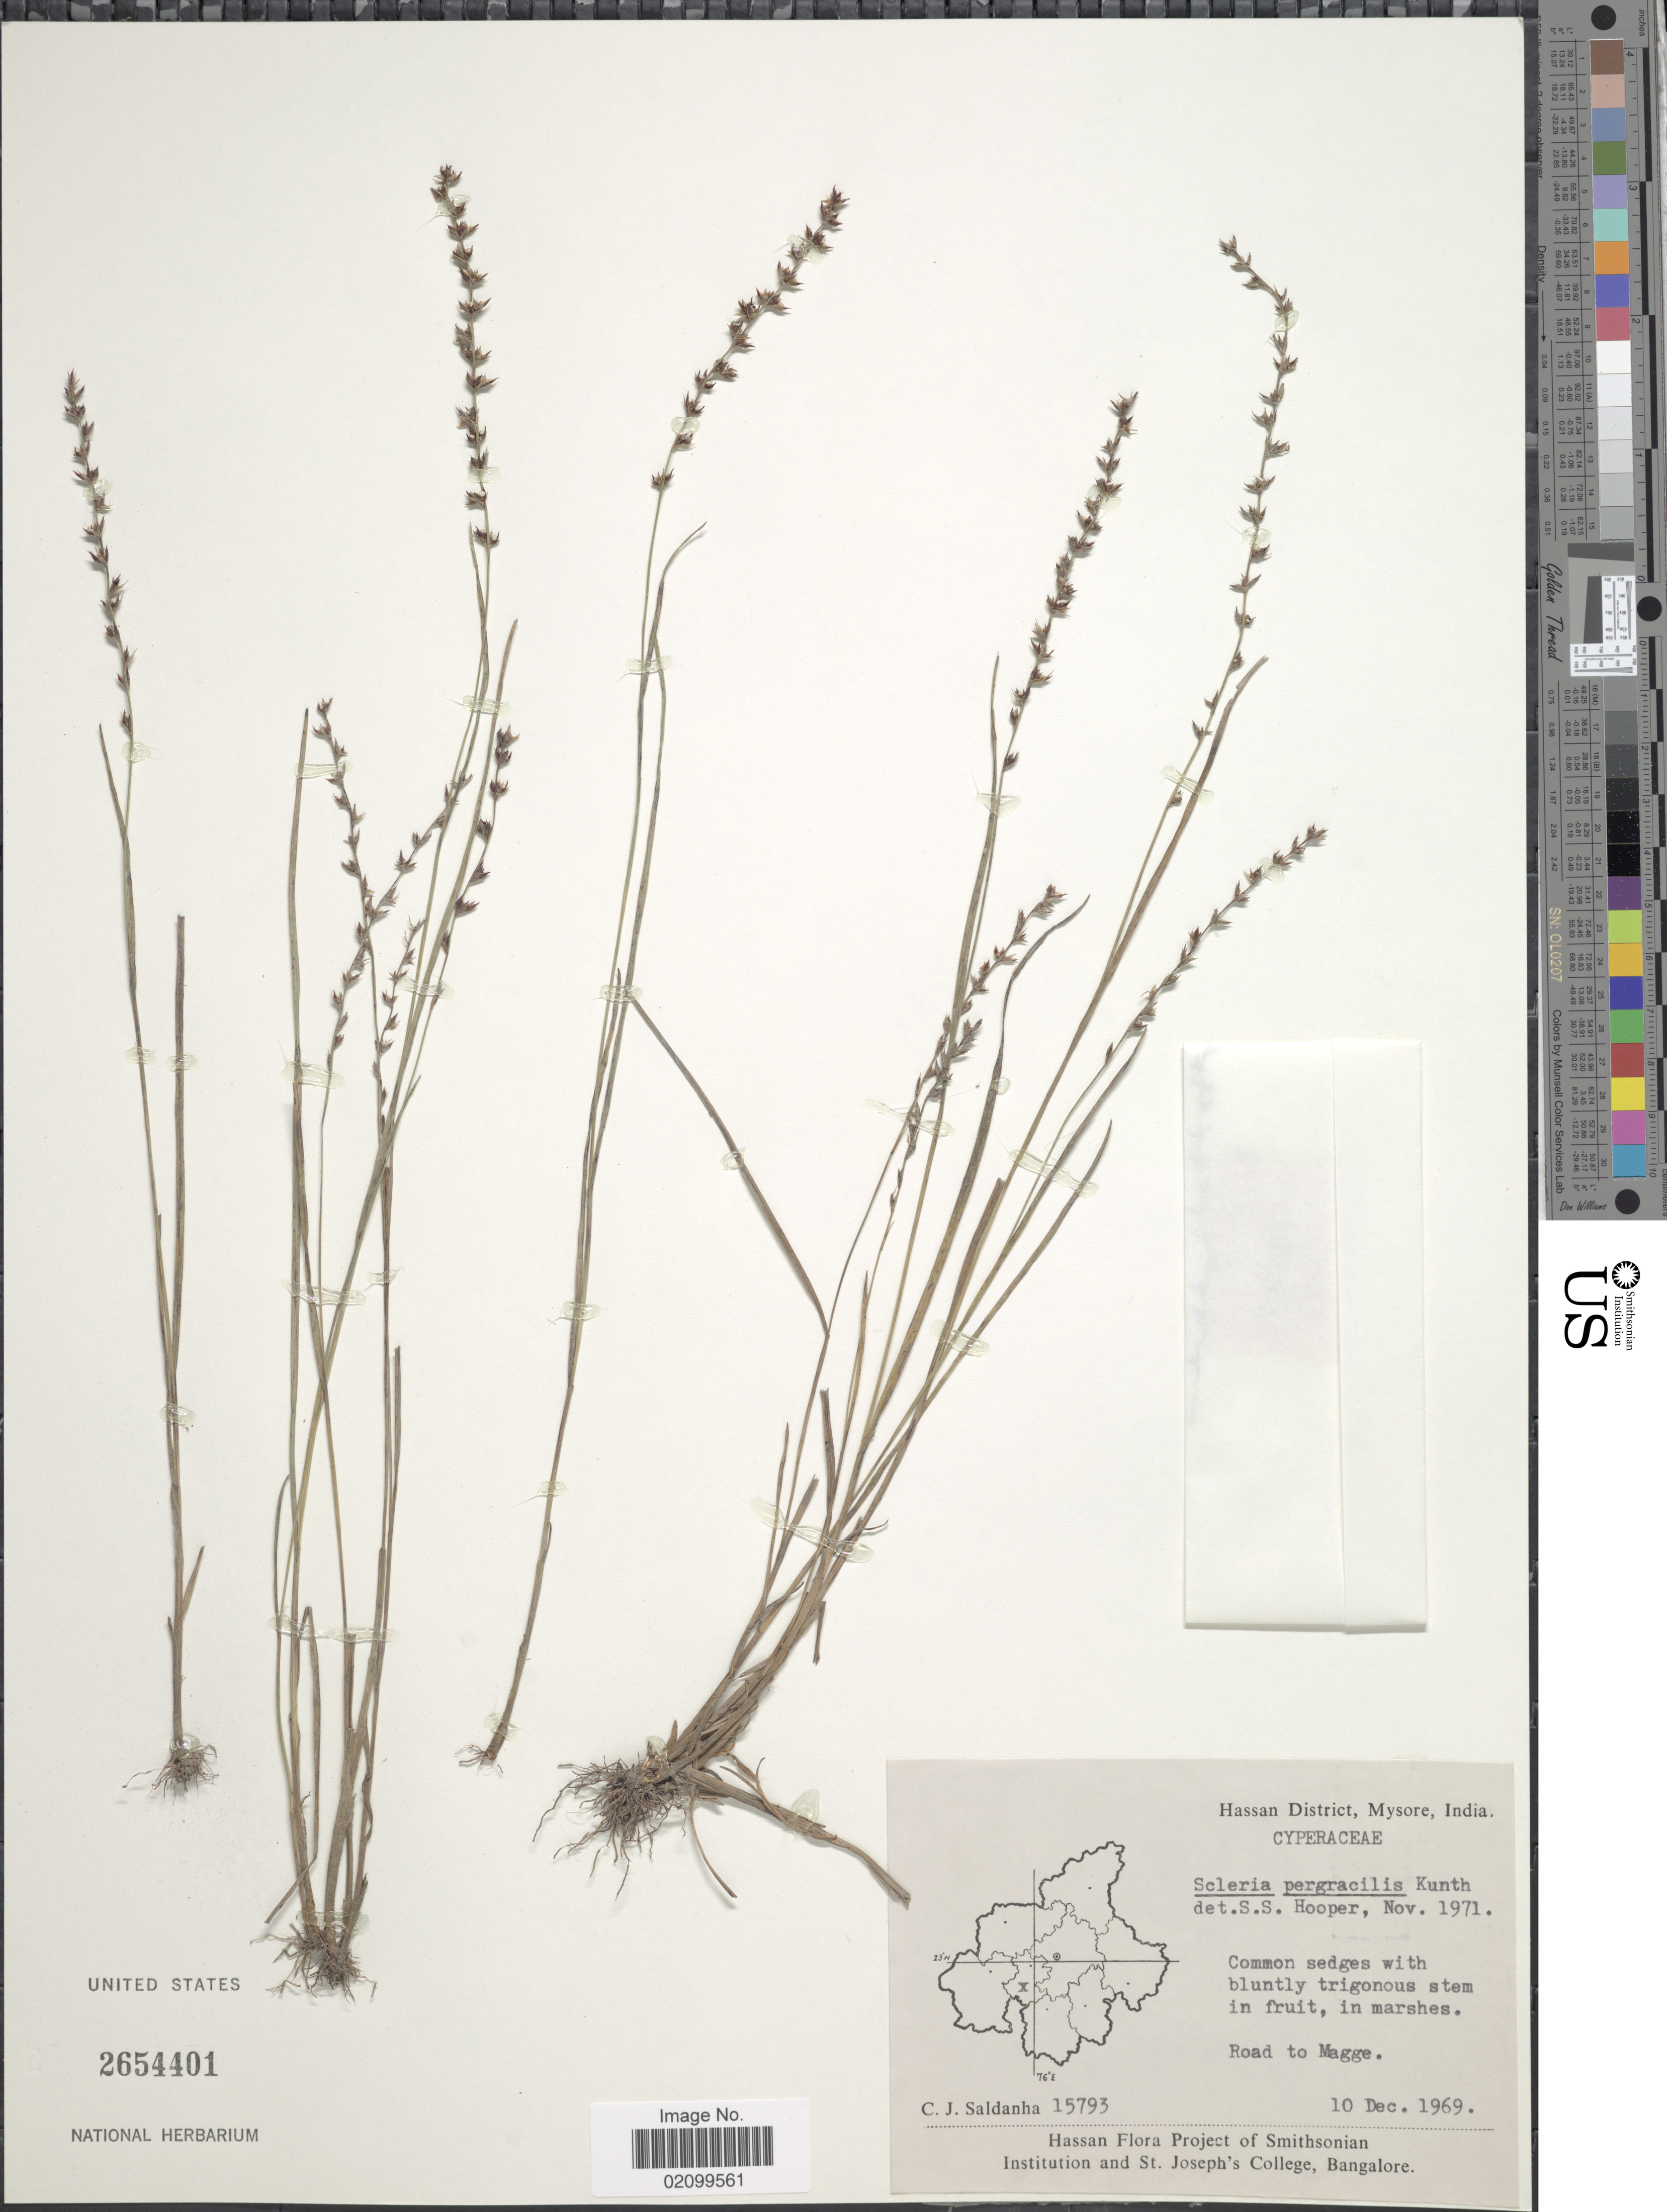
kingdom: Plantae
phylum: Tracheophyta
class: Liliopsida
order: Poales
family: Cyperaceae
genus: Scleria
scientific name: Scleria pergracilis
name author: (Nees) Kunth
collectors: C. J. Saldanha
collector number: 15793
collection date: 1969-12-10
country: India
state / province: Karnataka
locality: Hassan District, Mysore. Road to Magge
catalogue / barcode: US 2654401